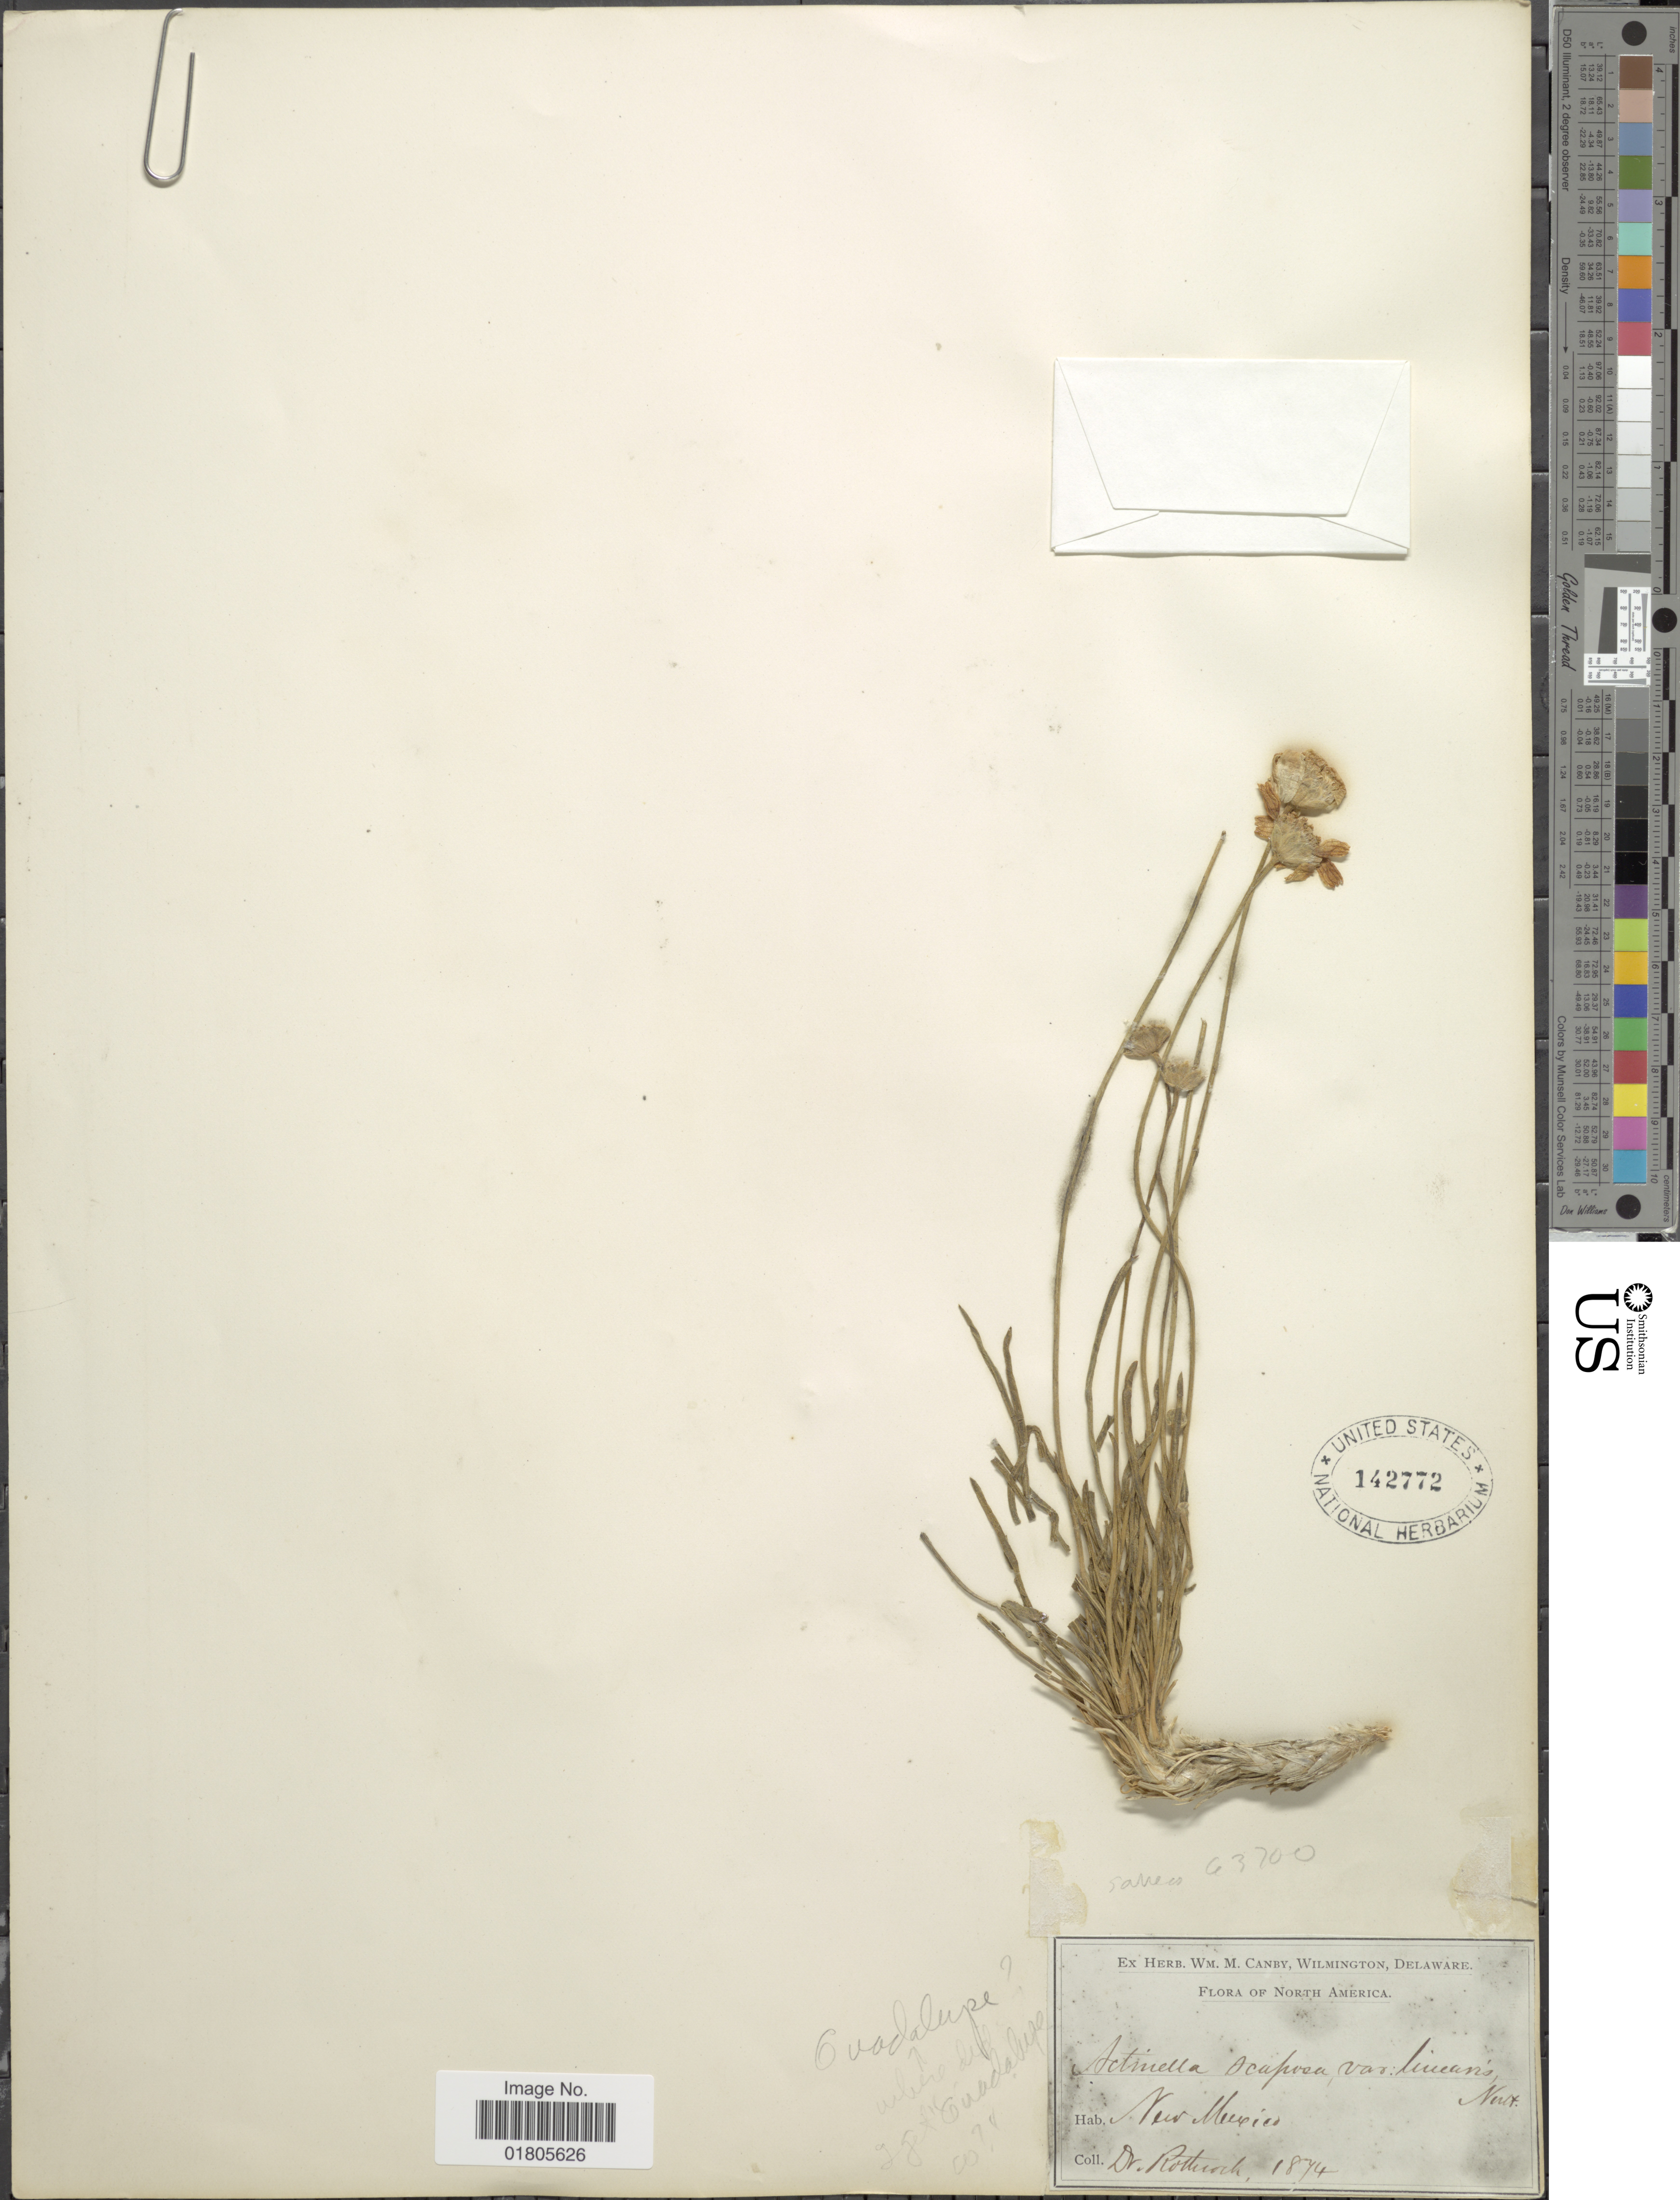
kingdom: Plantae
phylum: Tracheophyta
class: Magnoliopsida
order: Asterales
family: Asteraceae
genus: Actinea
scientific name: Actinea scaposa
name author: (DC.) Kuntze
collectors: Rothrock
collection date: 1874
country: United States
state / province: New Mexico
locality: Guadalupe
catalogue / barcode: US 142772